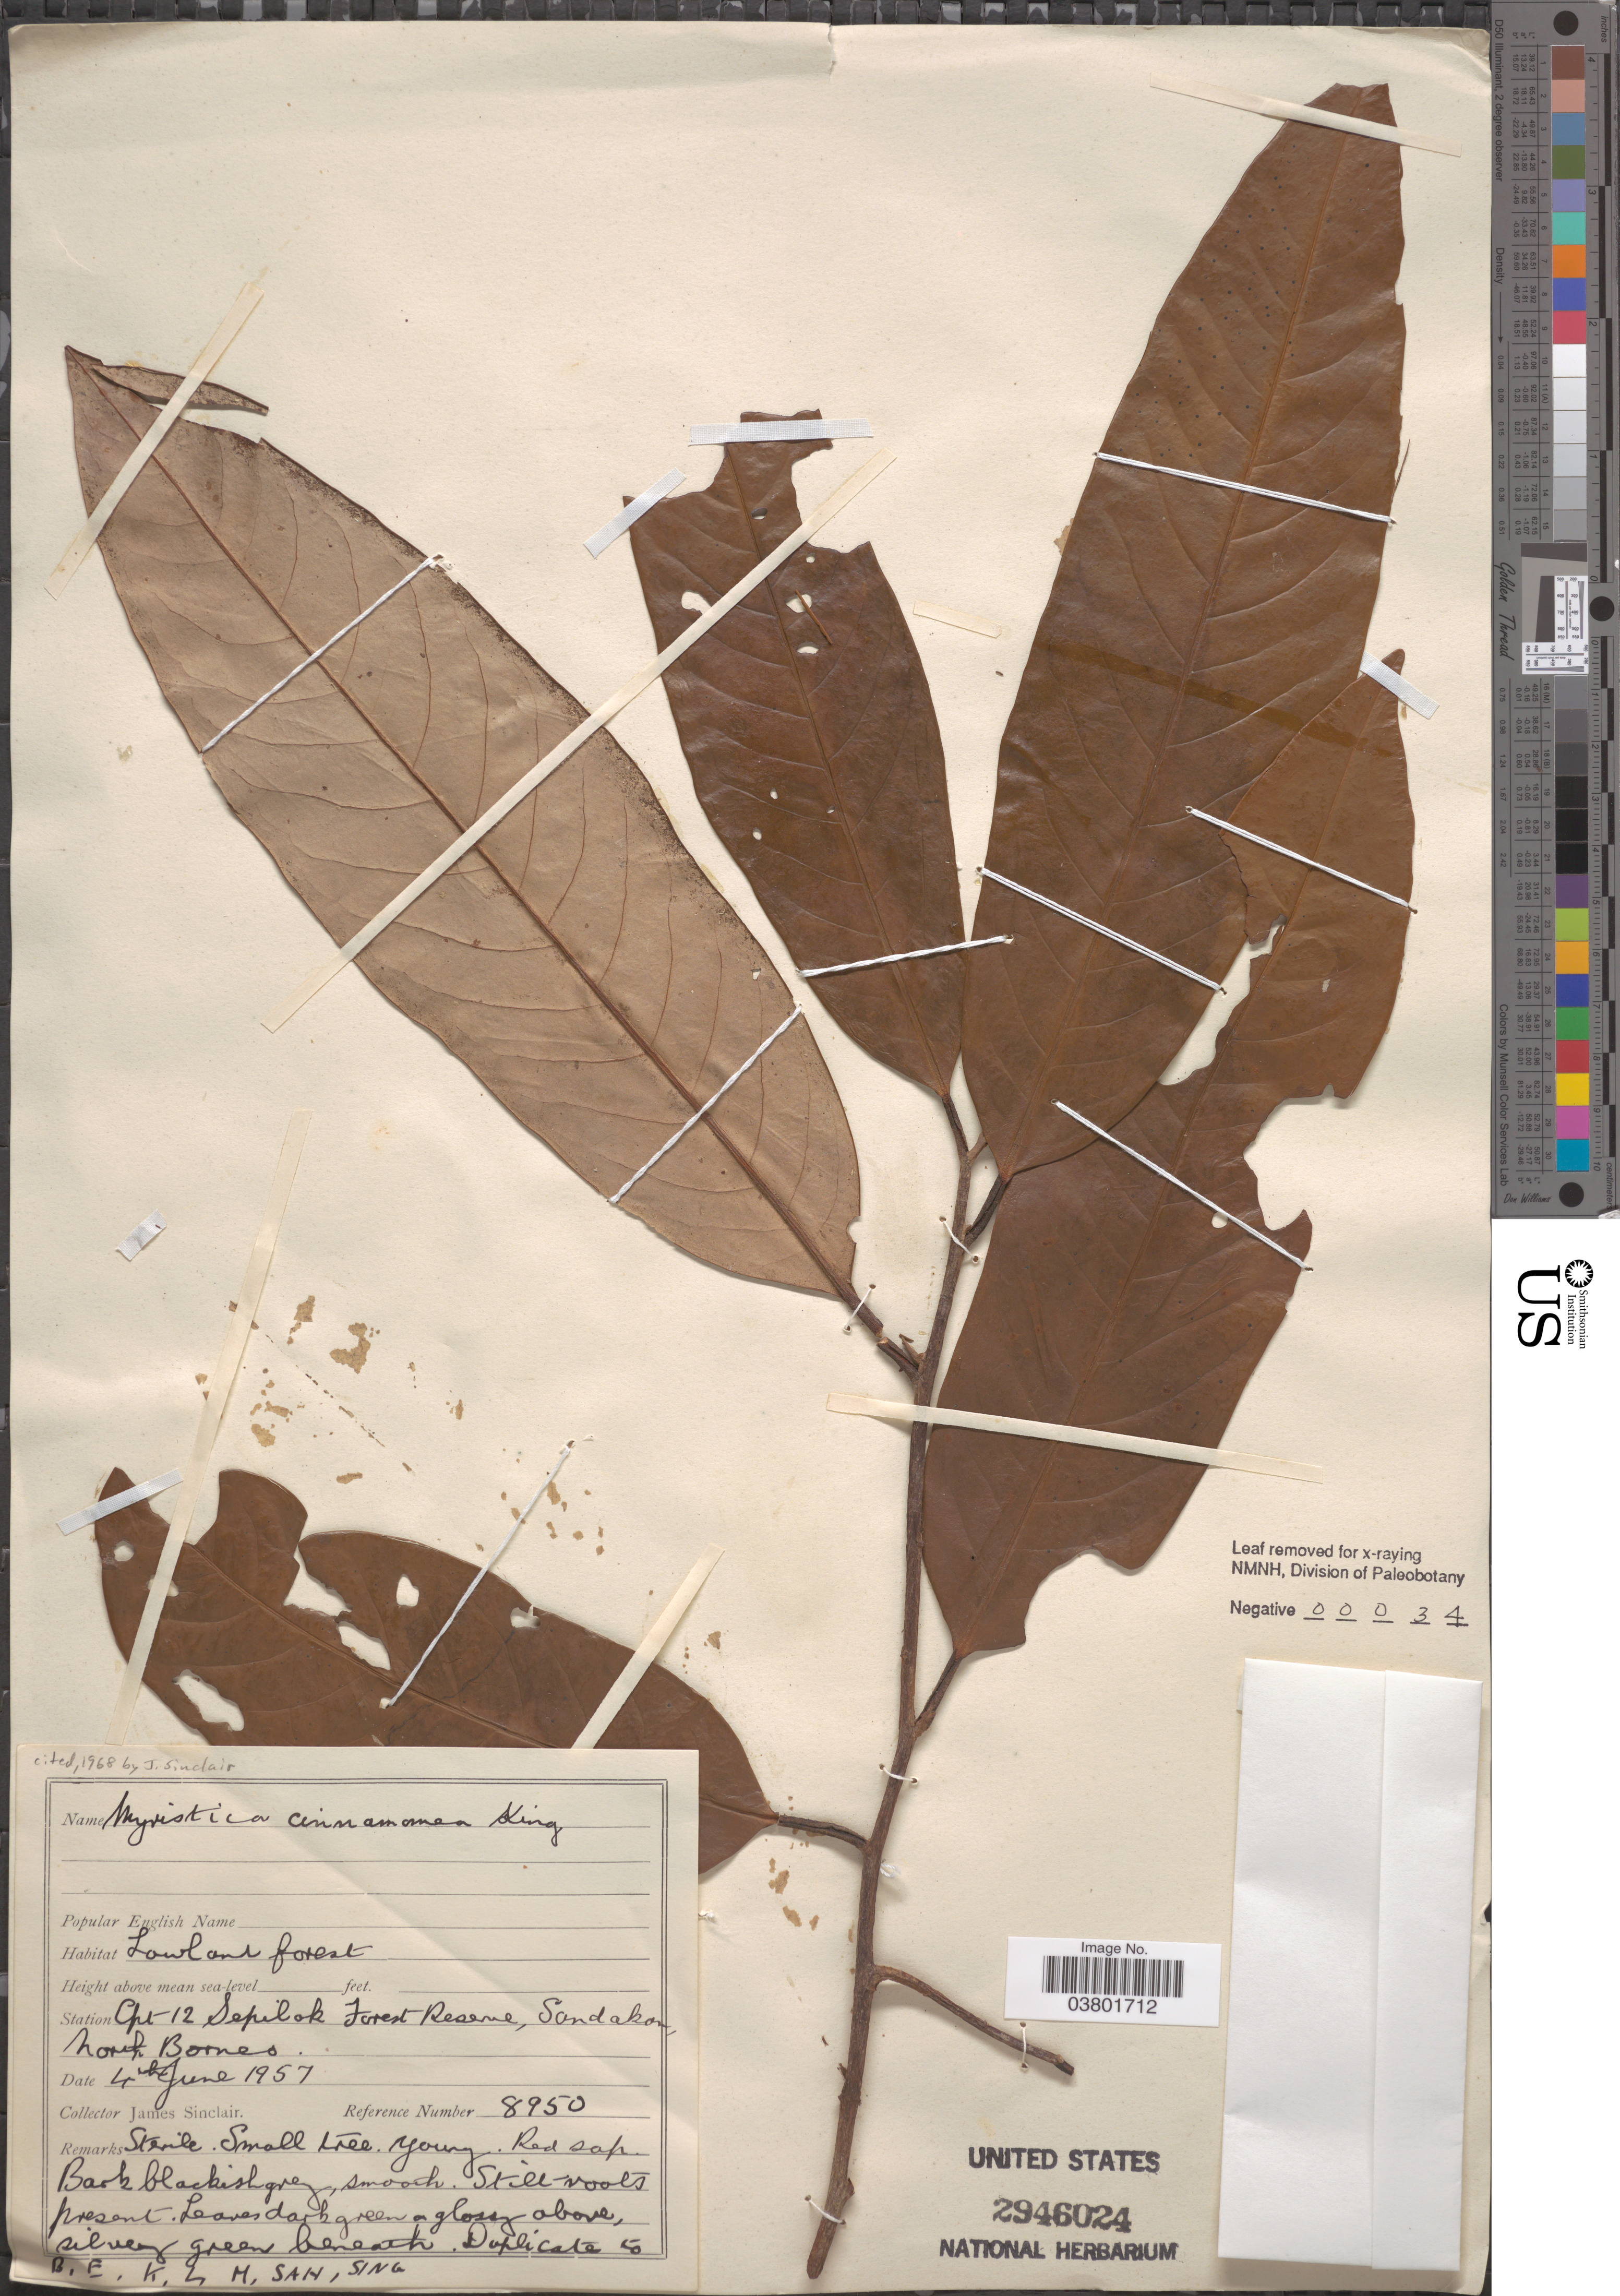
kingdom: Plantae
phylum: Tracheophyta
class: Magnoliopsida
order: Magnoliales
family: Myristicaceae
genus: Myristica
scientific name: Myristica cinnamomea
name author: King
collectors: J. Sinclair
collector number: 8950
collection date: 1957-06-04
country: Malaysia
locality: Station Cpt 12 Sepilok Forest Reserve, Sandakan, North Borneo.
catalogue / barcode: US 2946024